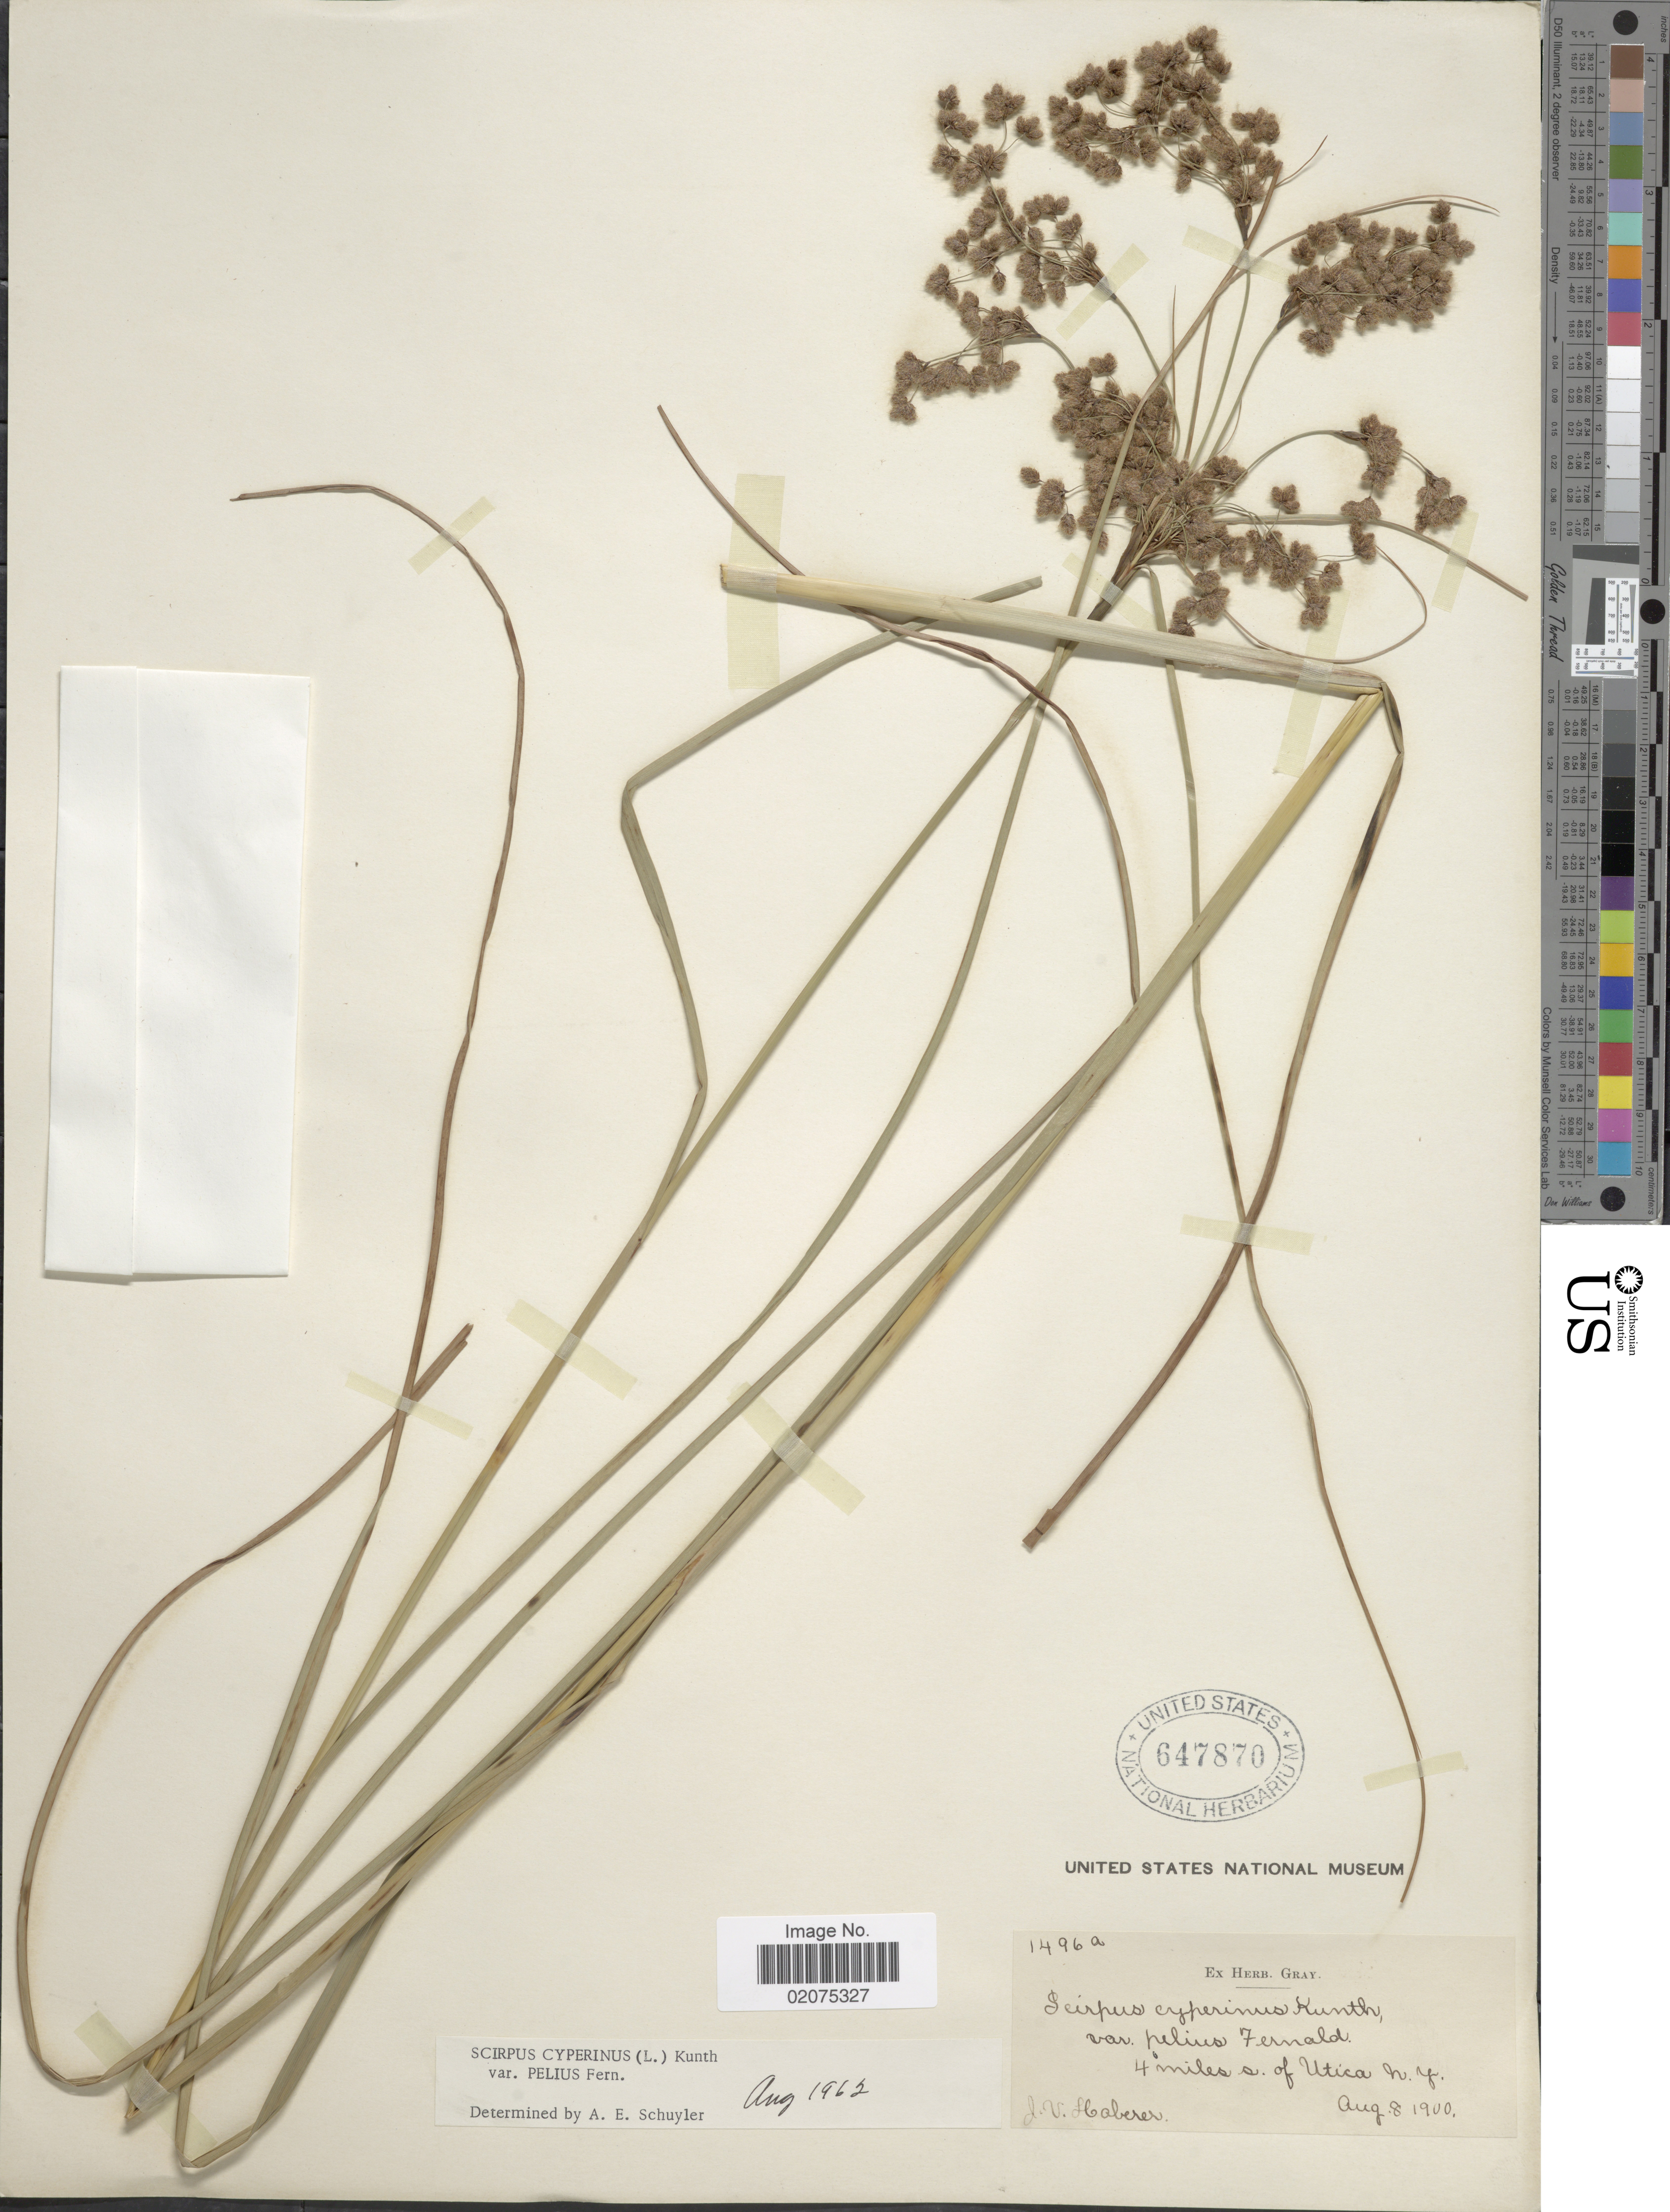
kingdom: Plantae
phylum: Tracheophyta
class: Liliopsida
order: Poales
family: Cyperaceae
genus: Scirpus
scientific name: Scirpus cyperinus var. pelius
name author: Fernald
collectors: J. V. Haberer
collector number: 1496a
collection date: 1900-08-08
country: United States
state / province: New York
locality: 4 miles s. of Utica, N.Y.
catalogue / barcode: US 647870